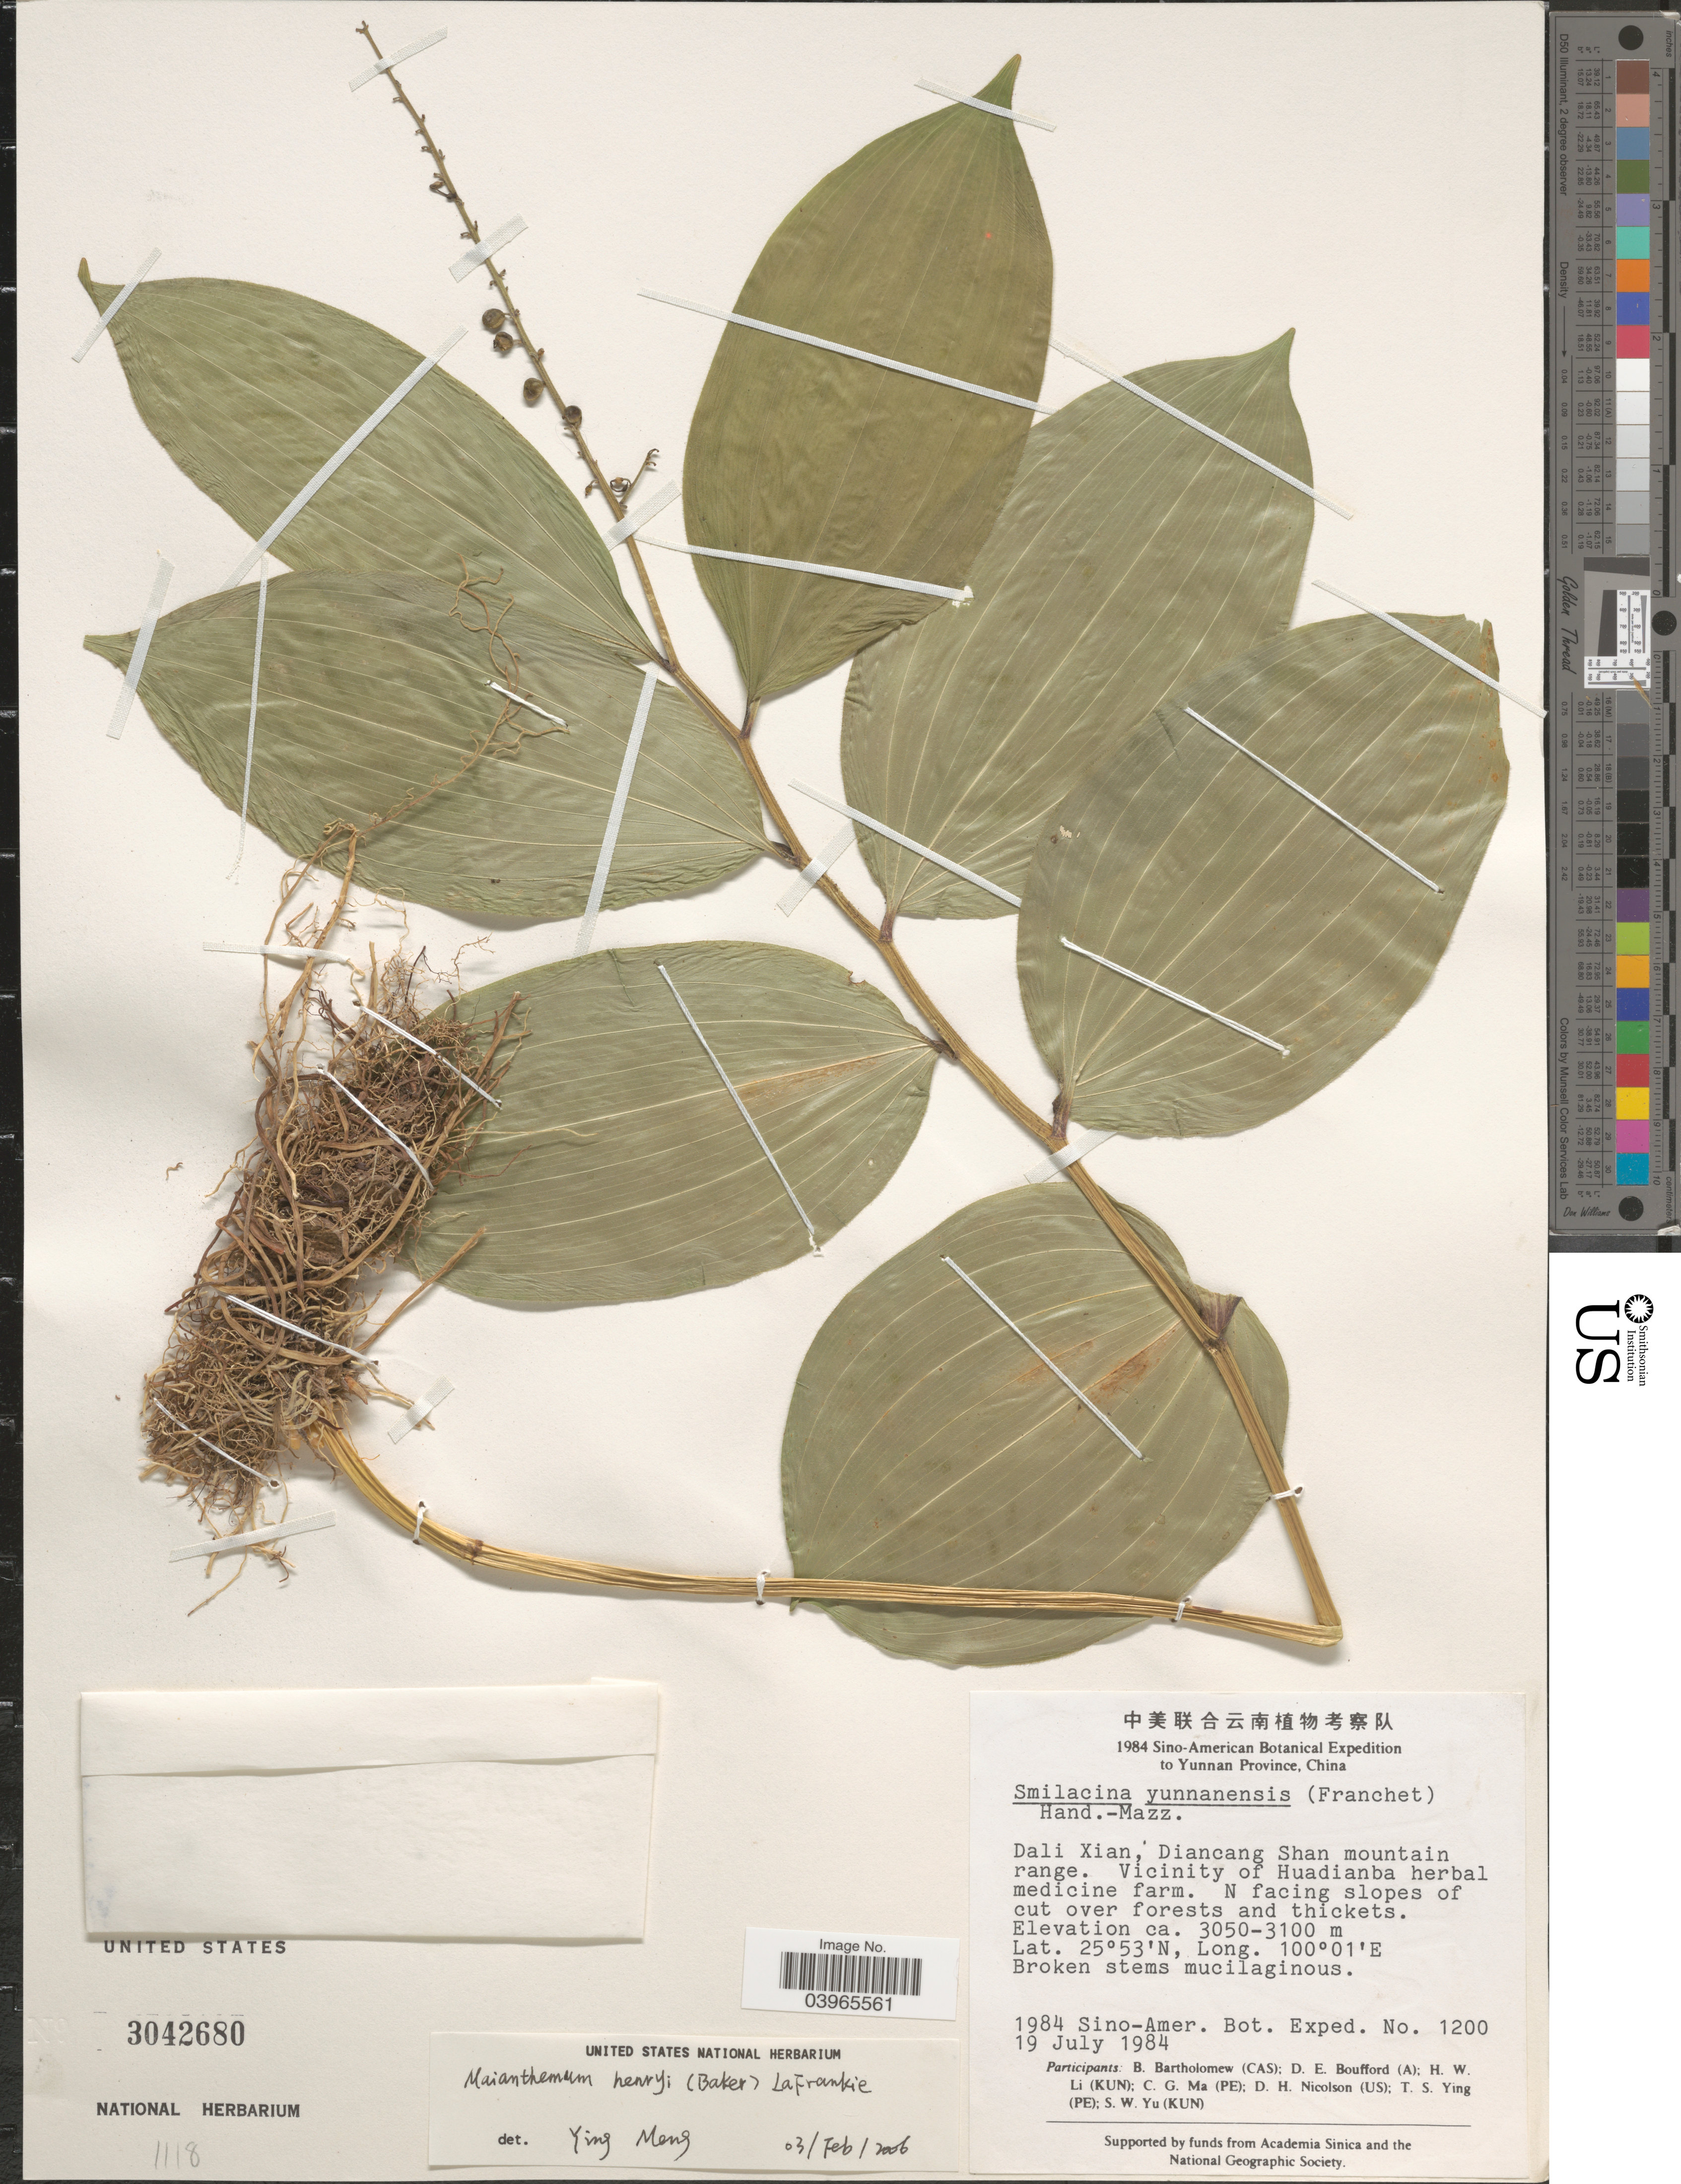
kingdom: Plantae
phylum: Tracheophyta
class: Liliopsida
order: Asparagales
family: Asparagaceae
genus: Maianthemum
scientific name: Maianthemum henryi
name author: (Baker) LaFrankie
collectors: Sino-Amer. Bot. Exped. 1984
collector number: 1200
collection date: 1984-07-19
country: China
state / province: Yunnan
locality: Dali Xian, Diancang Shan mountain range. Vicinity of Huadianba herbal medicine farm. N facing slopes of cut over forests and thickets.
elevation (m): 3050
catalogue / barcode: US 3042680